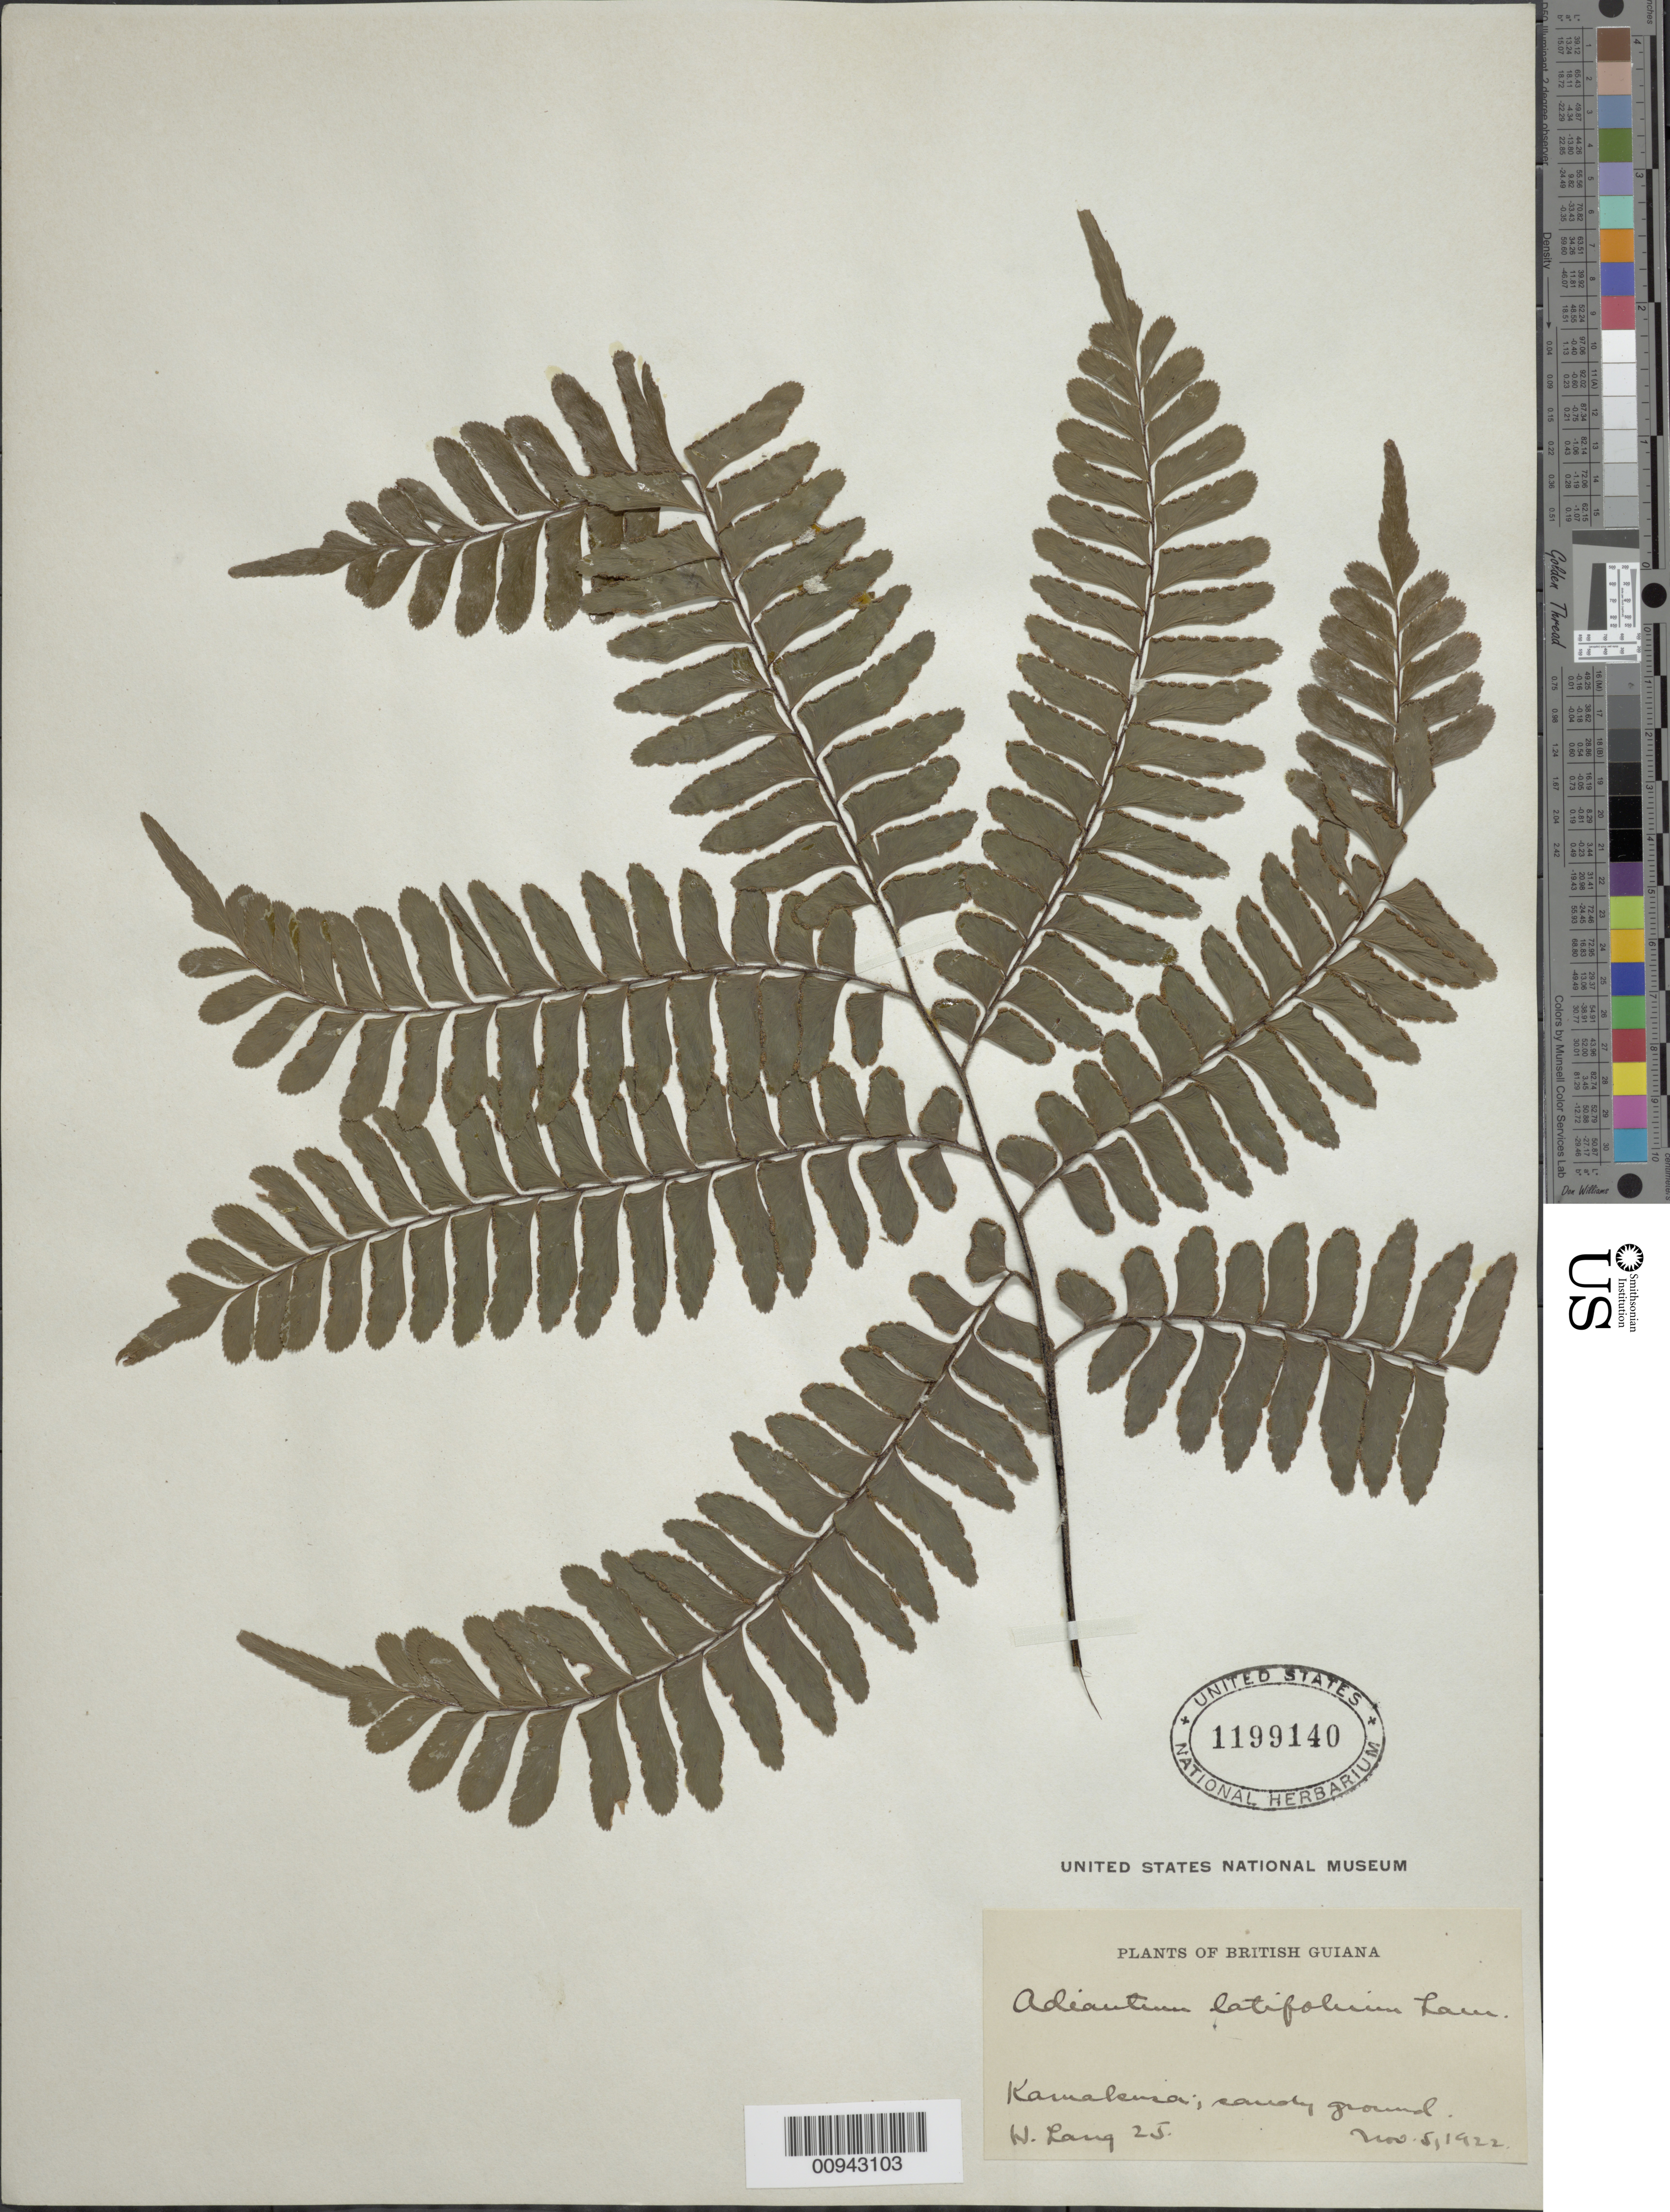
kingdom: Plantae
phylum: Tracheophyta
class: Polypodiopsida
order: Polypodiales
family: Pteridaceae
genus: Adiantum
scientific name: Adiantum latifolium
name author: Lam.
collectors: H. Lang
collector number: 25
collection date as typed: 5-Nov-22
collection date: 1922-11-05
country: Guyana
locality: Kamakusa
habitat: Sandy ground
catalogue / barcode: US 1199140